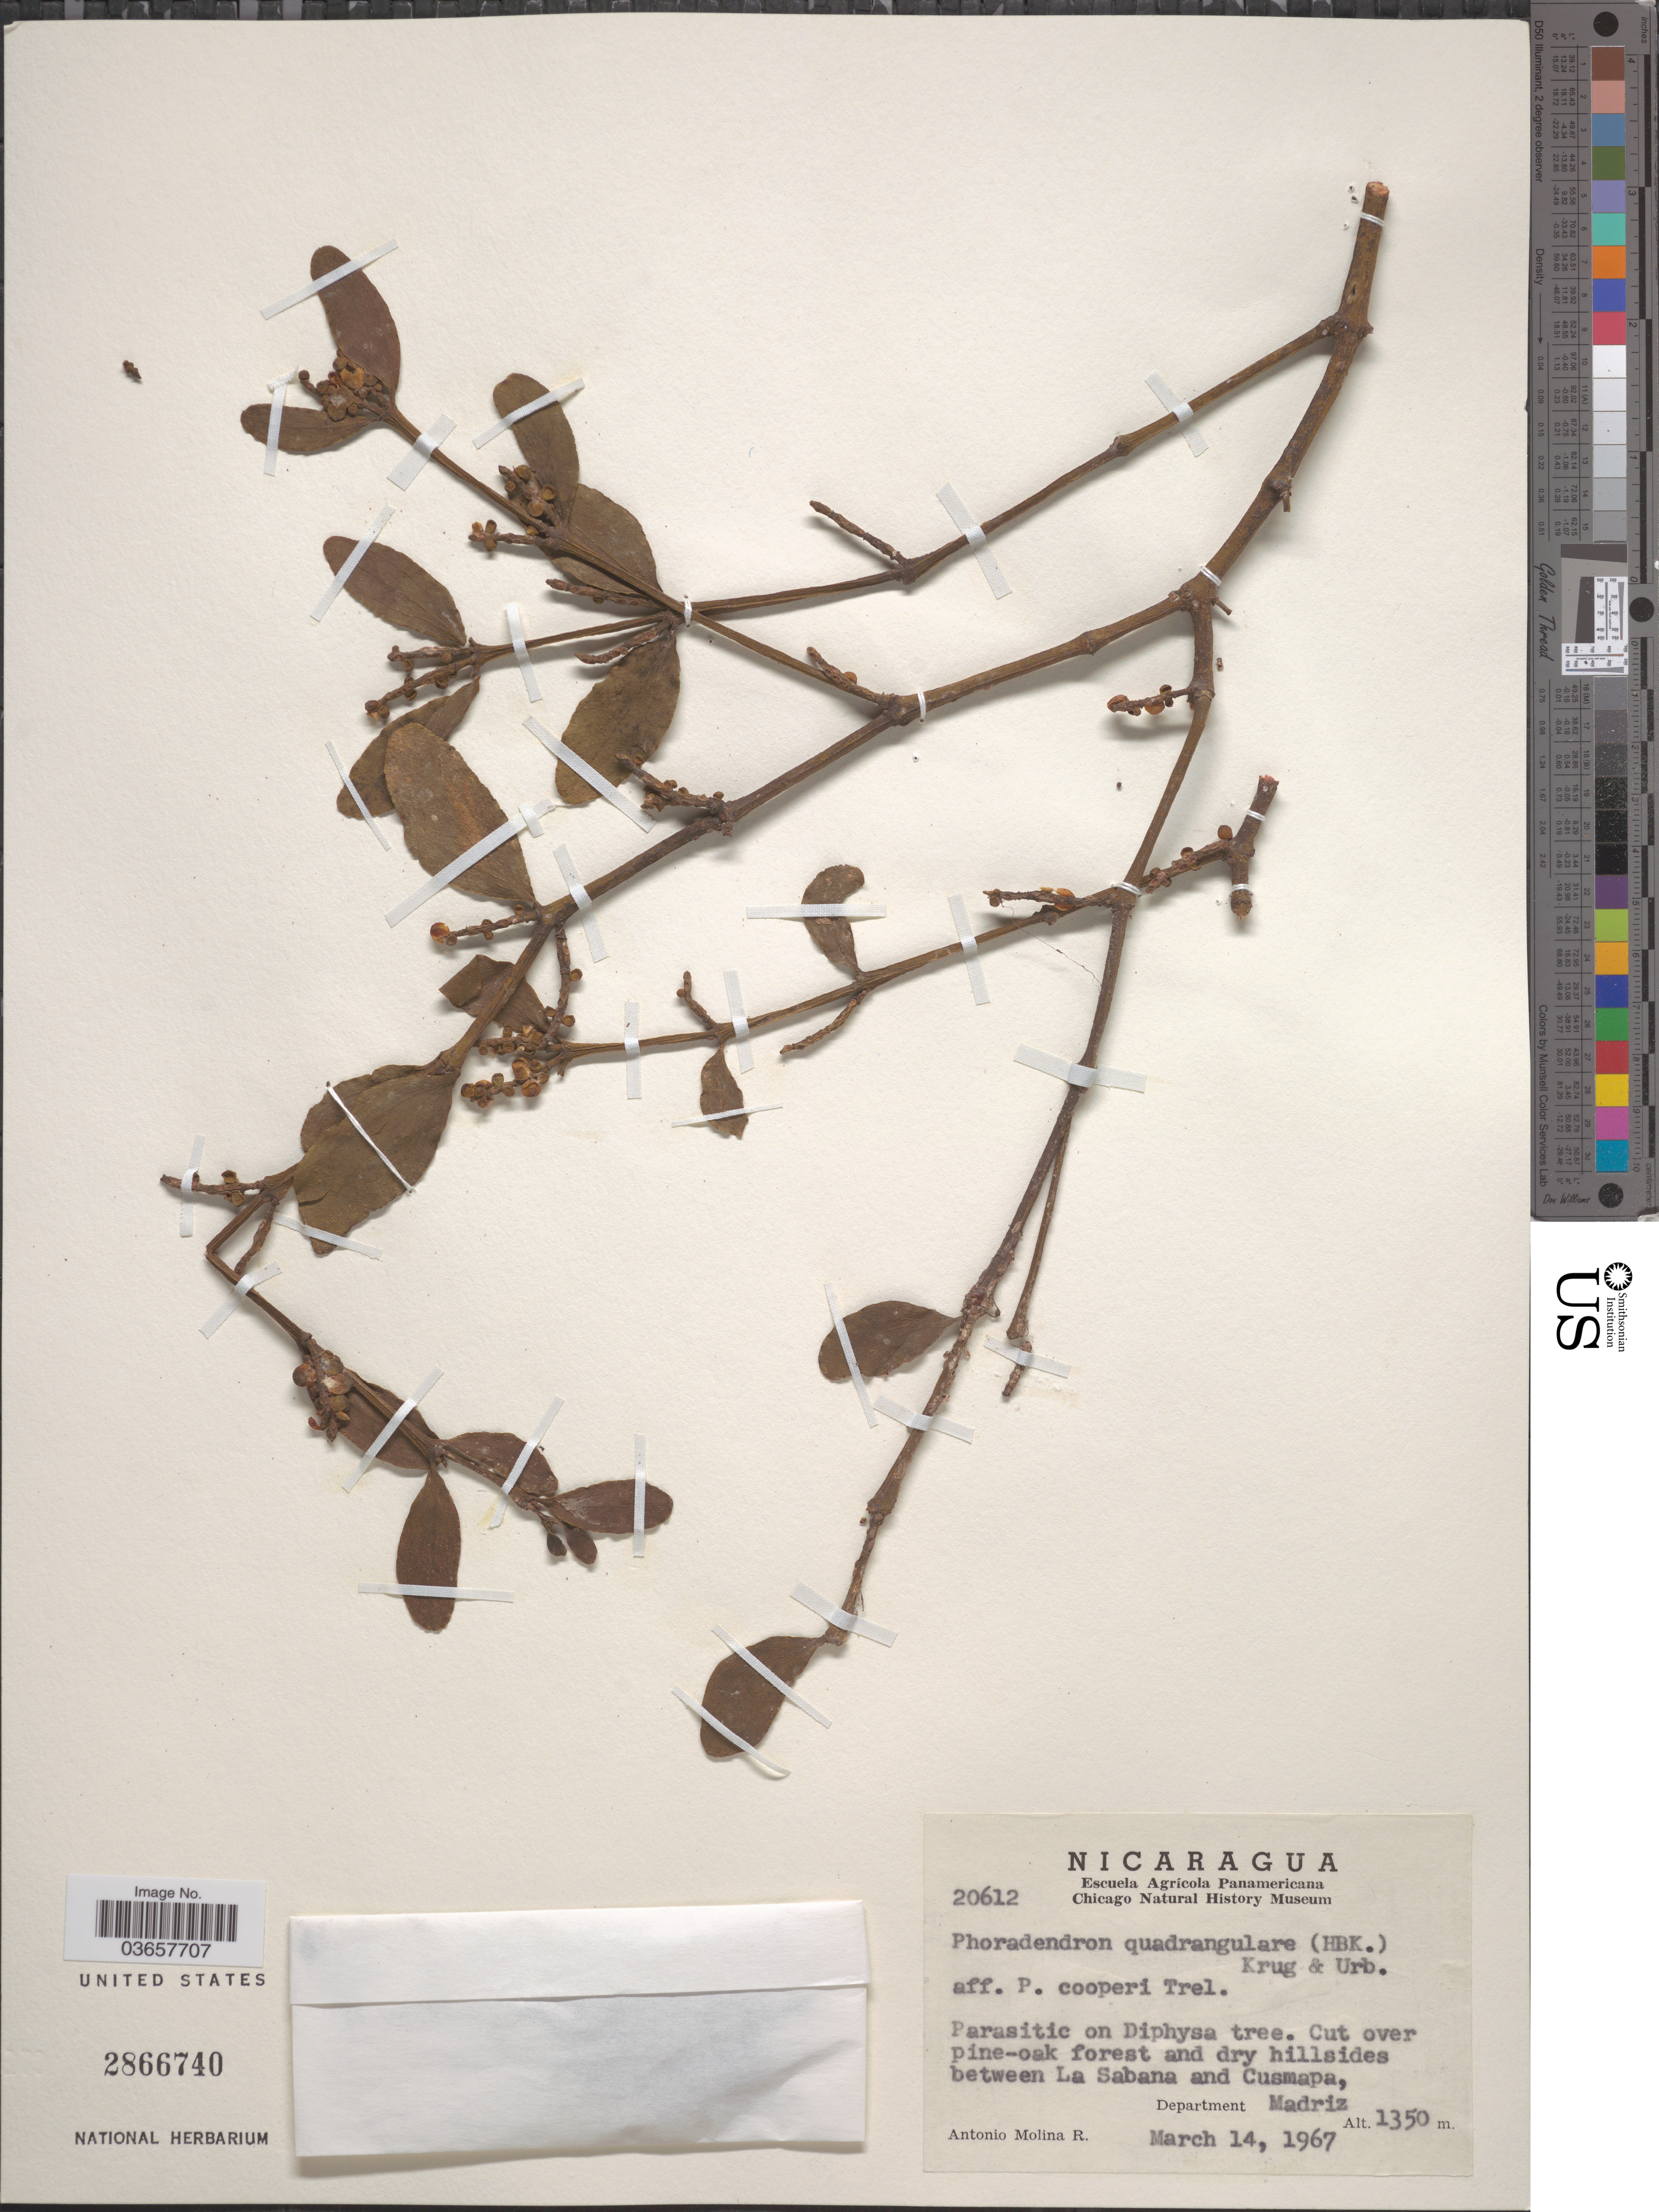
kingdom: Plantae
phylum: Tracheophyta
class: Magnoliopsida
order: Santalales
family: Viscaceae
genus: Phoradendron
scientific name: Phoradendron quadrangulare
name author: (Kunth) Griseb.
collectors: A. Molina R.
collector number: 20612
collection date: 1967-12-14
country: Nicaragua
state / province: Madriz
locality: Cut over pine-oak forest on dry hillsides between La Sabana and Cusmapa, Department Madriz.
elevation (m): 1350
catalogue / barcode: US 2866740